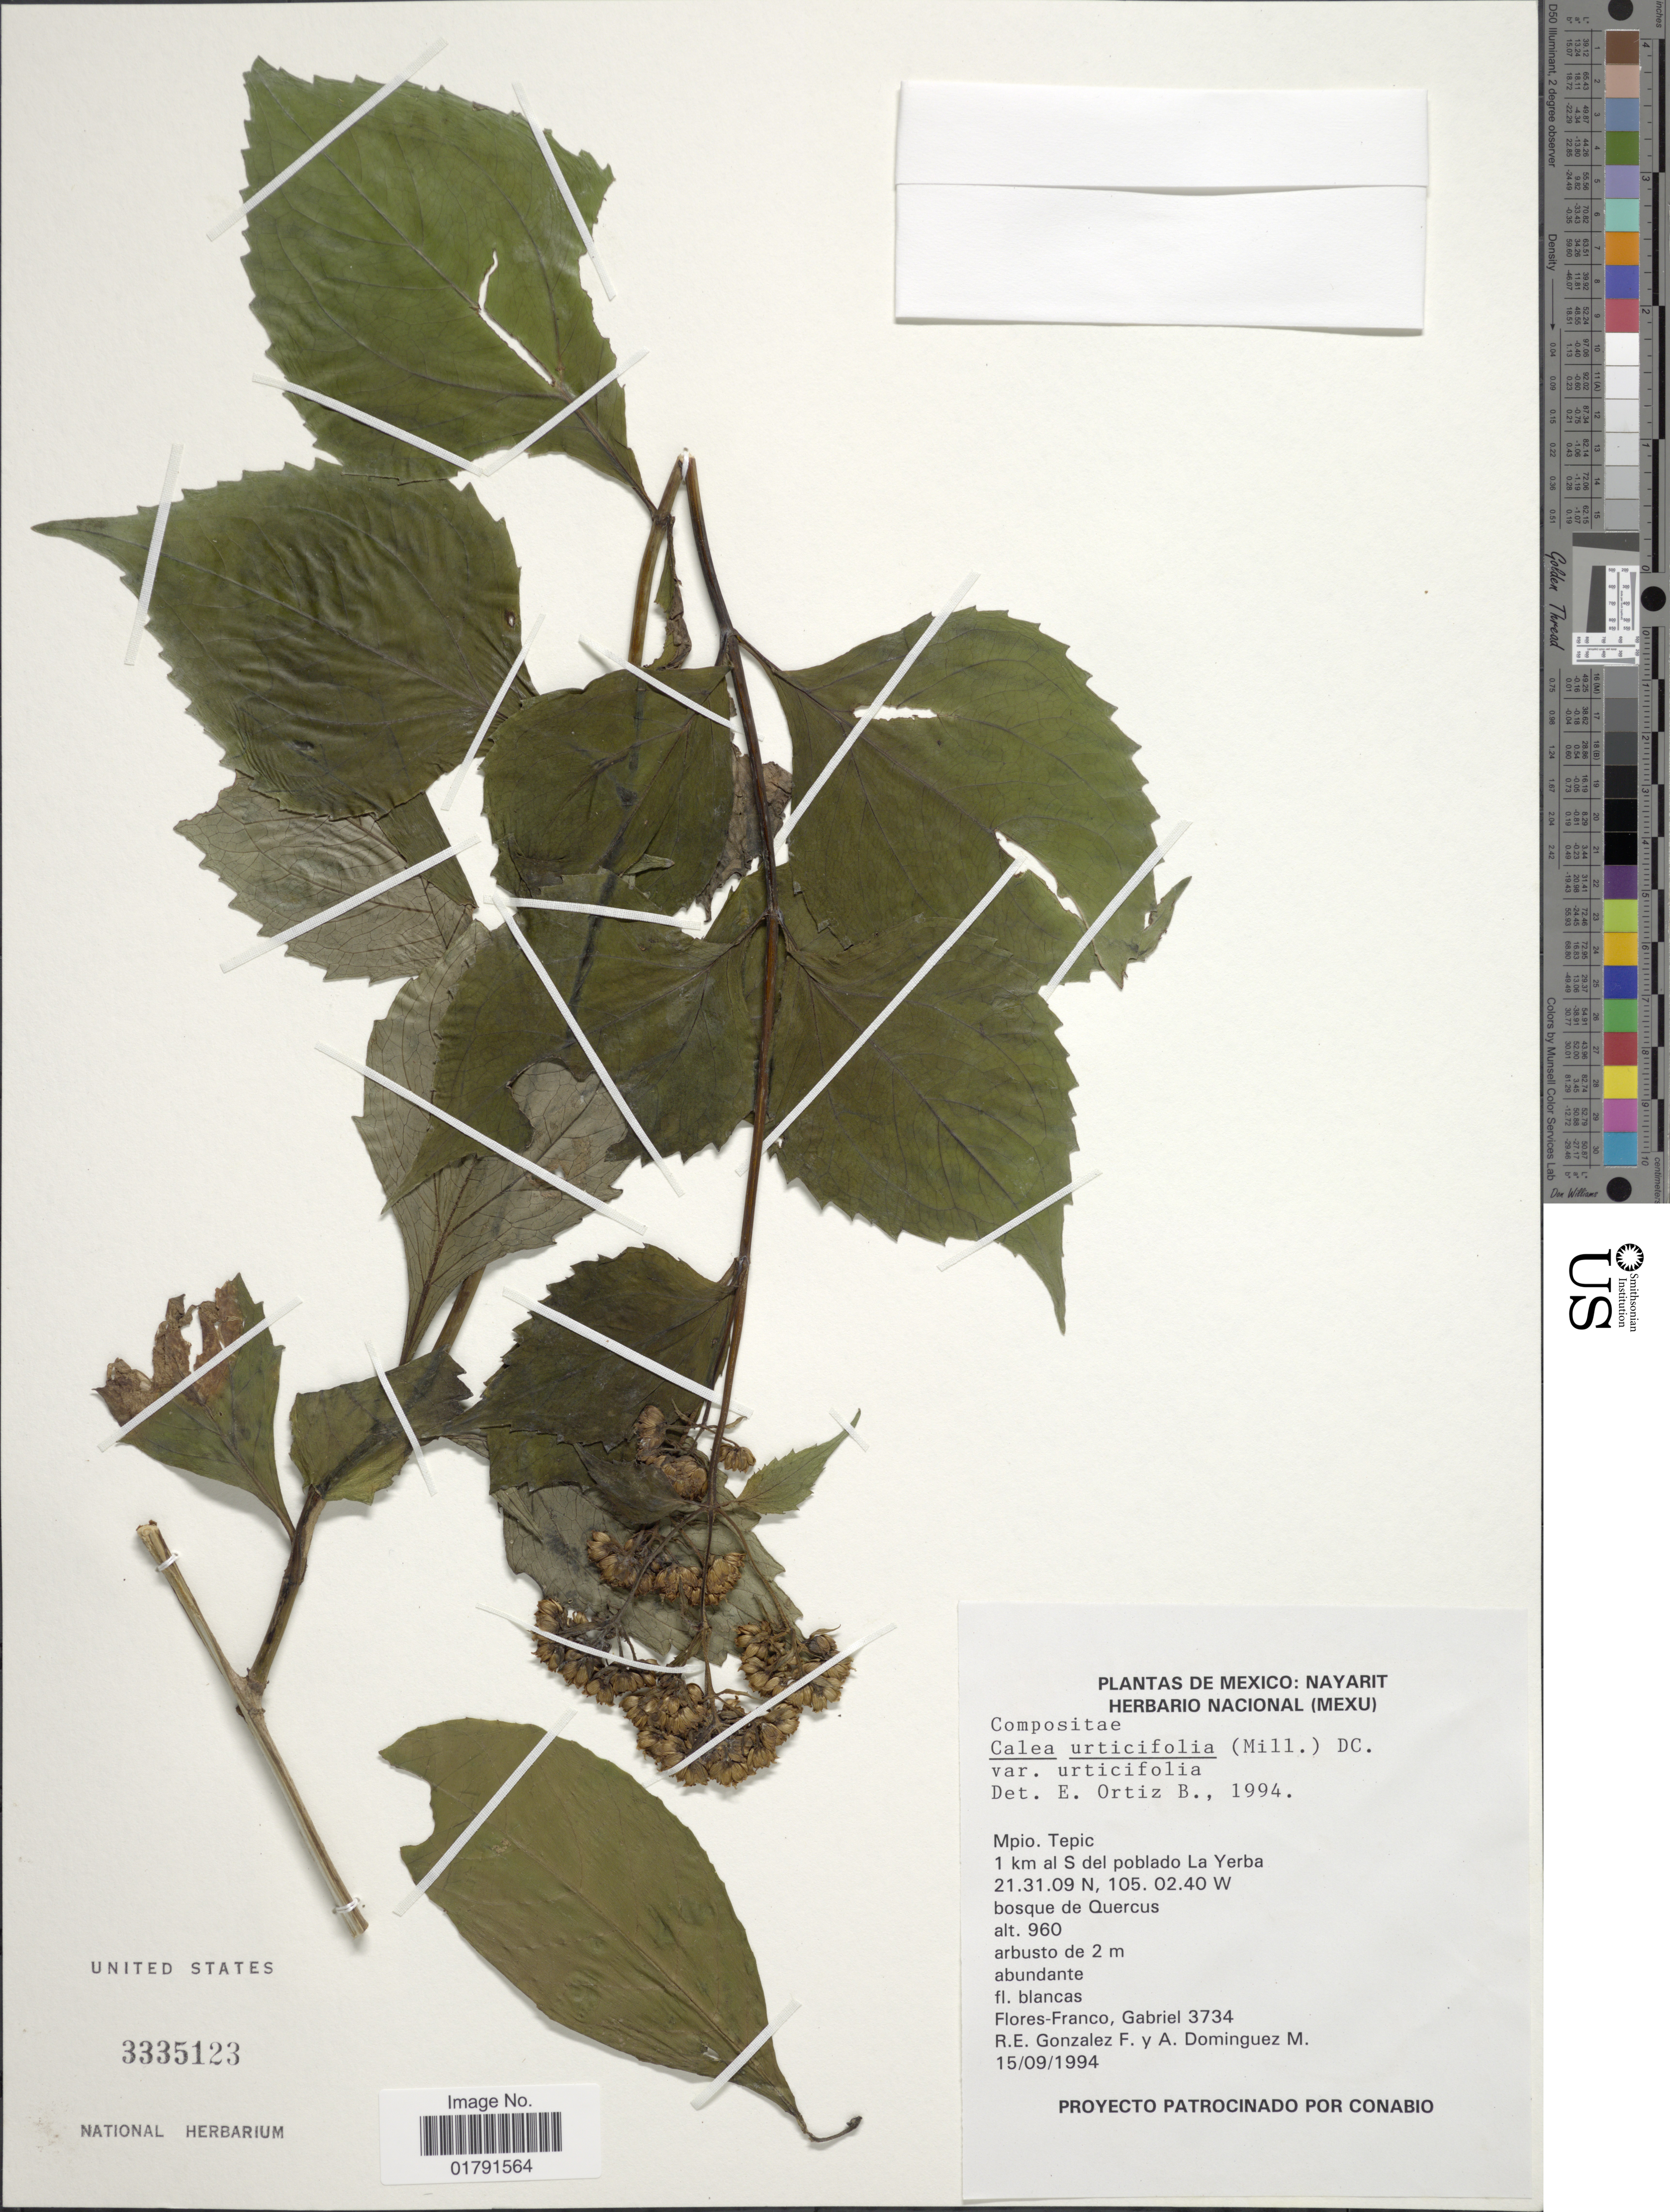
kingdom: Plantae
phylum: Tracheophyta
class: Magnoliopsida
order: Asterales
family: Asteraceae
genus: Calea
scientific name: Calea urticifolia var. urticifolia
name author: (Mill.) DC.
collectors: G. Flores F., R. E. Gonzalez F. & A. Dominguez M.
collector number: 3734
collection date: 1994-09-15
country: Mexico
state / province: Nayarit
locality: Mpio. Tepic, 1 km al S del poblado La Yerba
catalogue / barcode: US 3335123